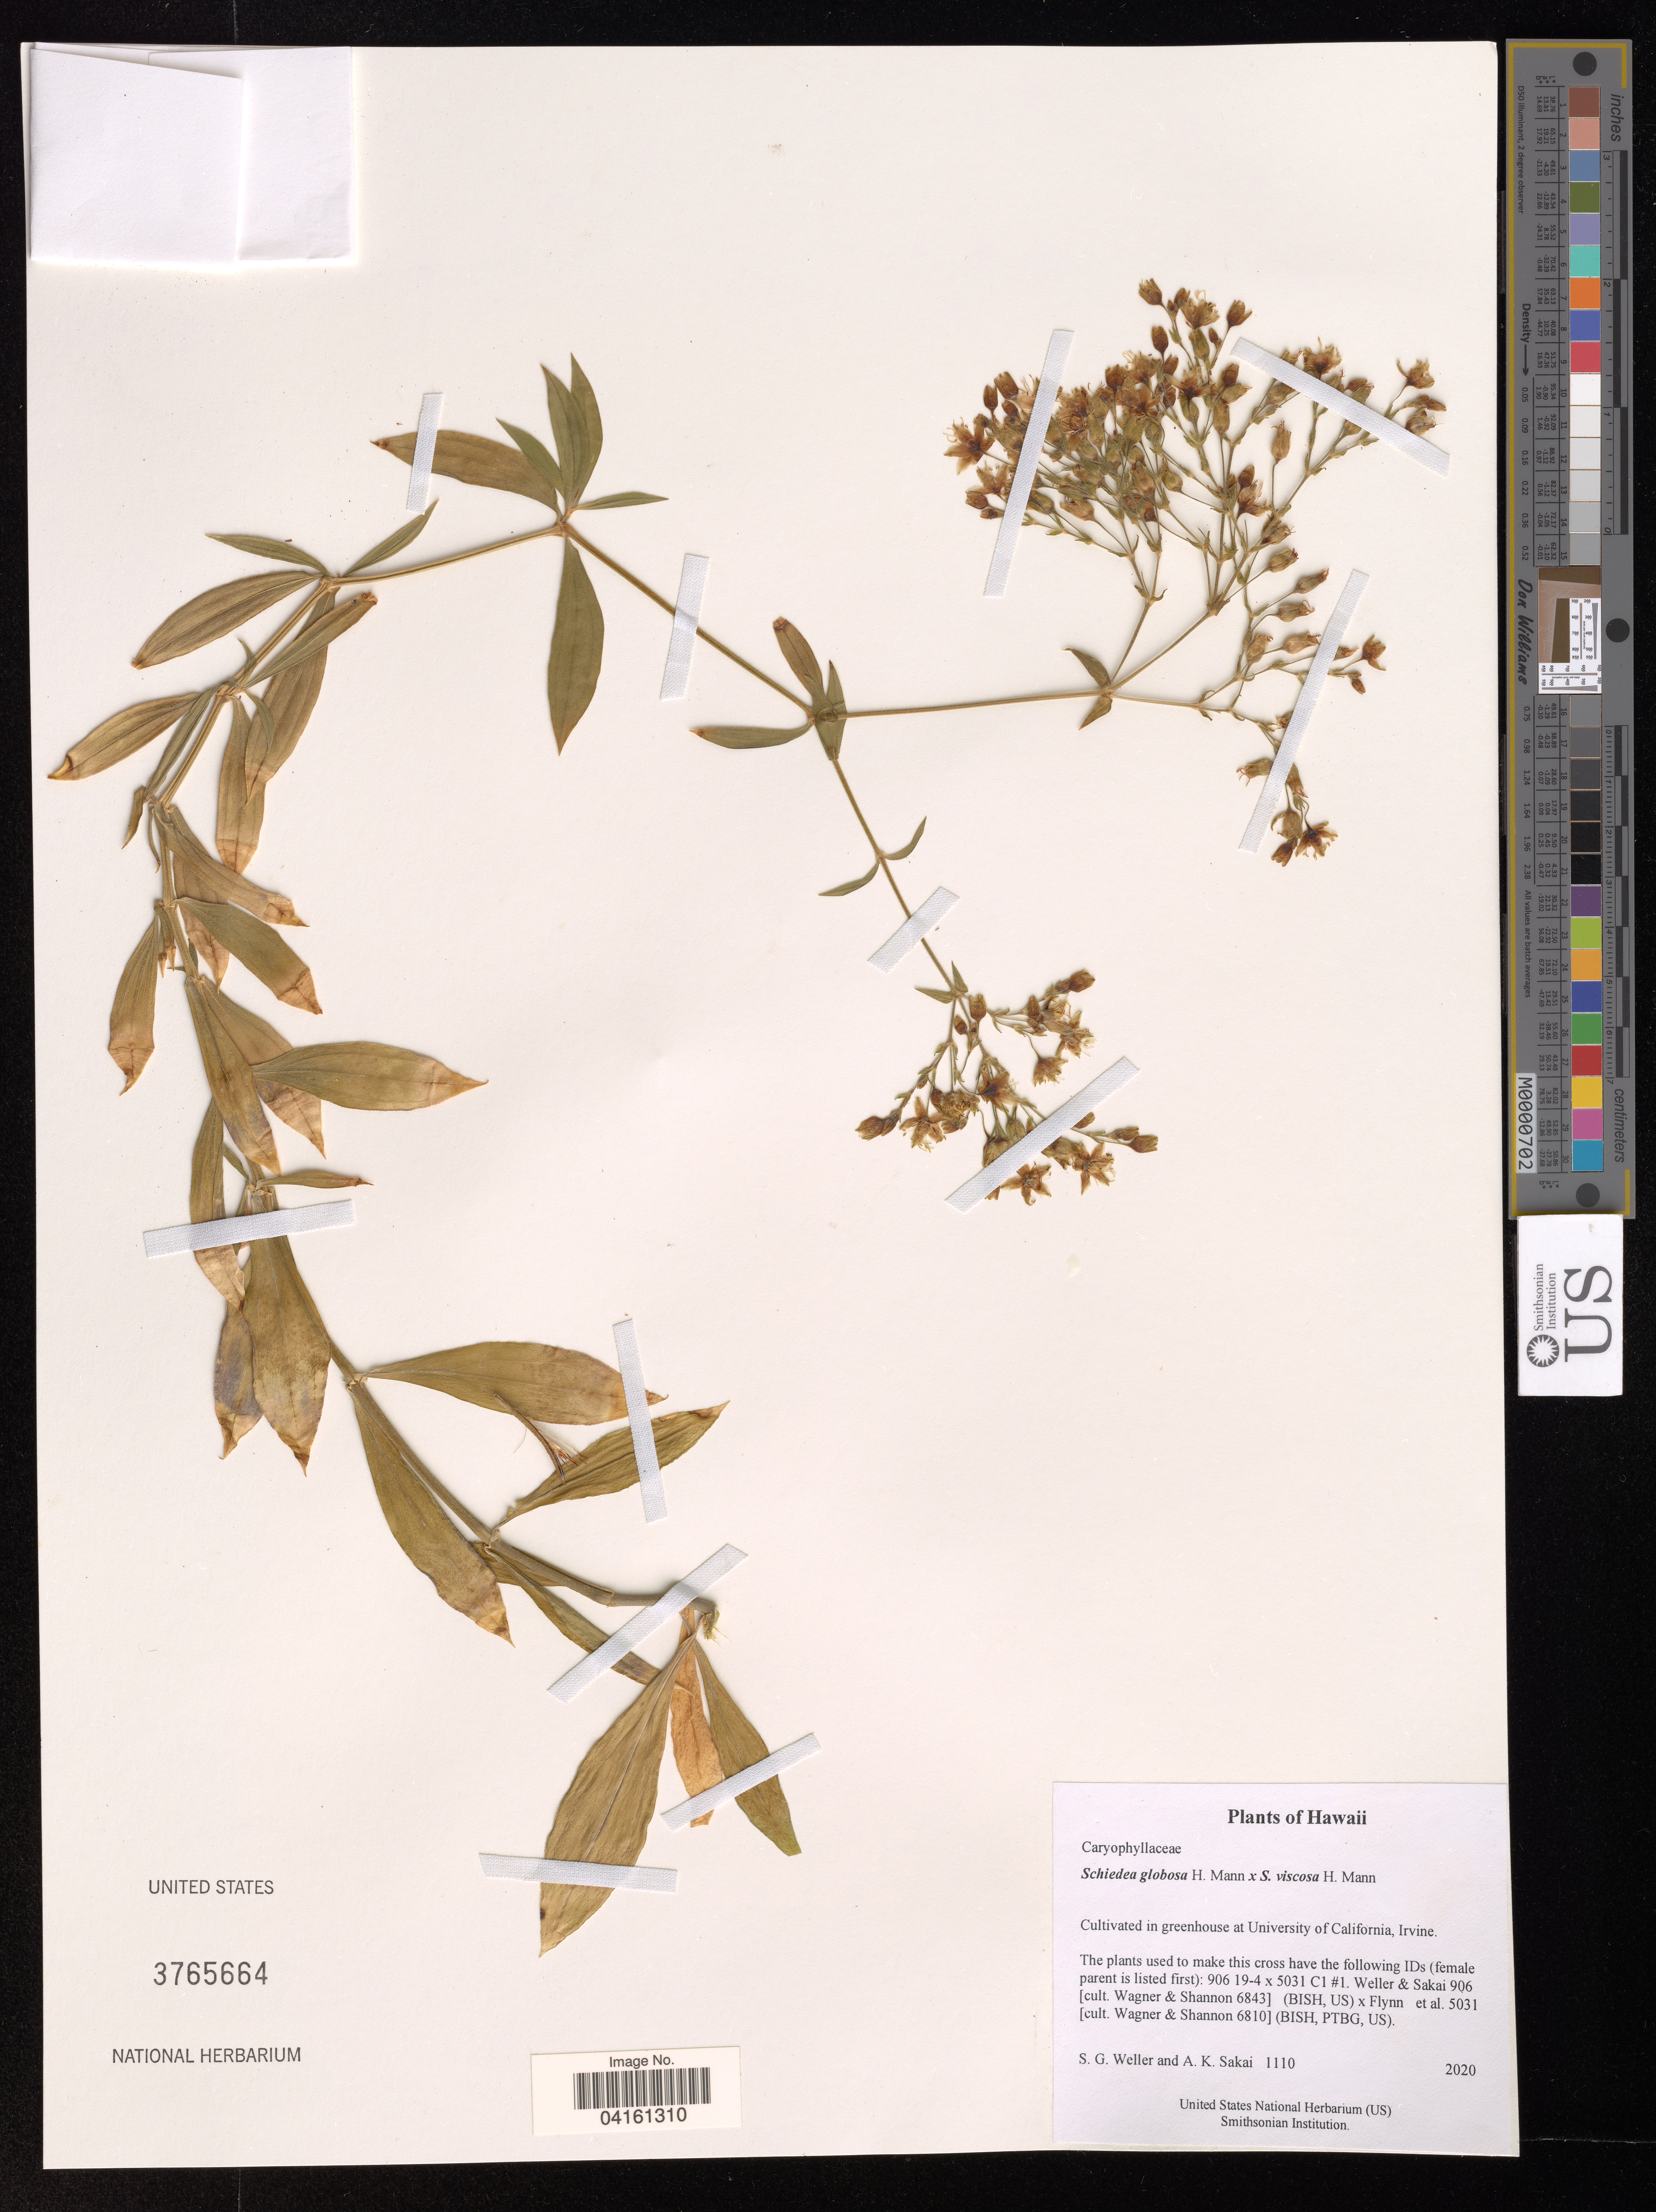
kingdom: Plantae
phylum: Tracheophyta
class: Magnoliopsida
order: Caryophyllales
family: Caryophyllaceae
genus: Schiedea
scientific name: Schiedea globosa x S. viscosa H. Mann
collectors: S. G. Weller & A. Sakai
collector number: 1110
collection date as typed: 2020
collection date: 2020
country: United States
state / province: California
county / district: Orange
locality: Cultivated in greenhouse at University of California, Irvine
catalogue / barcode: US 3765664